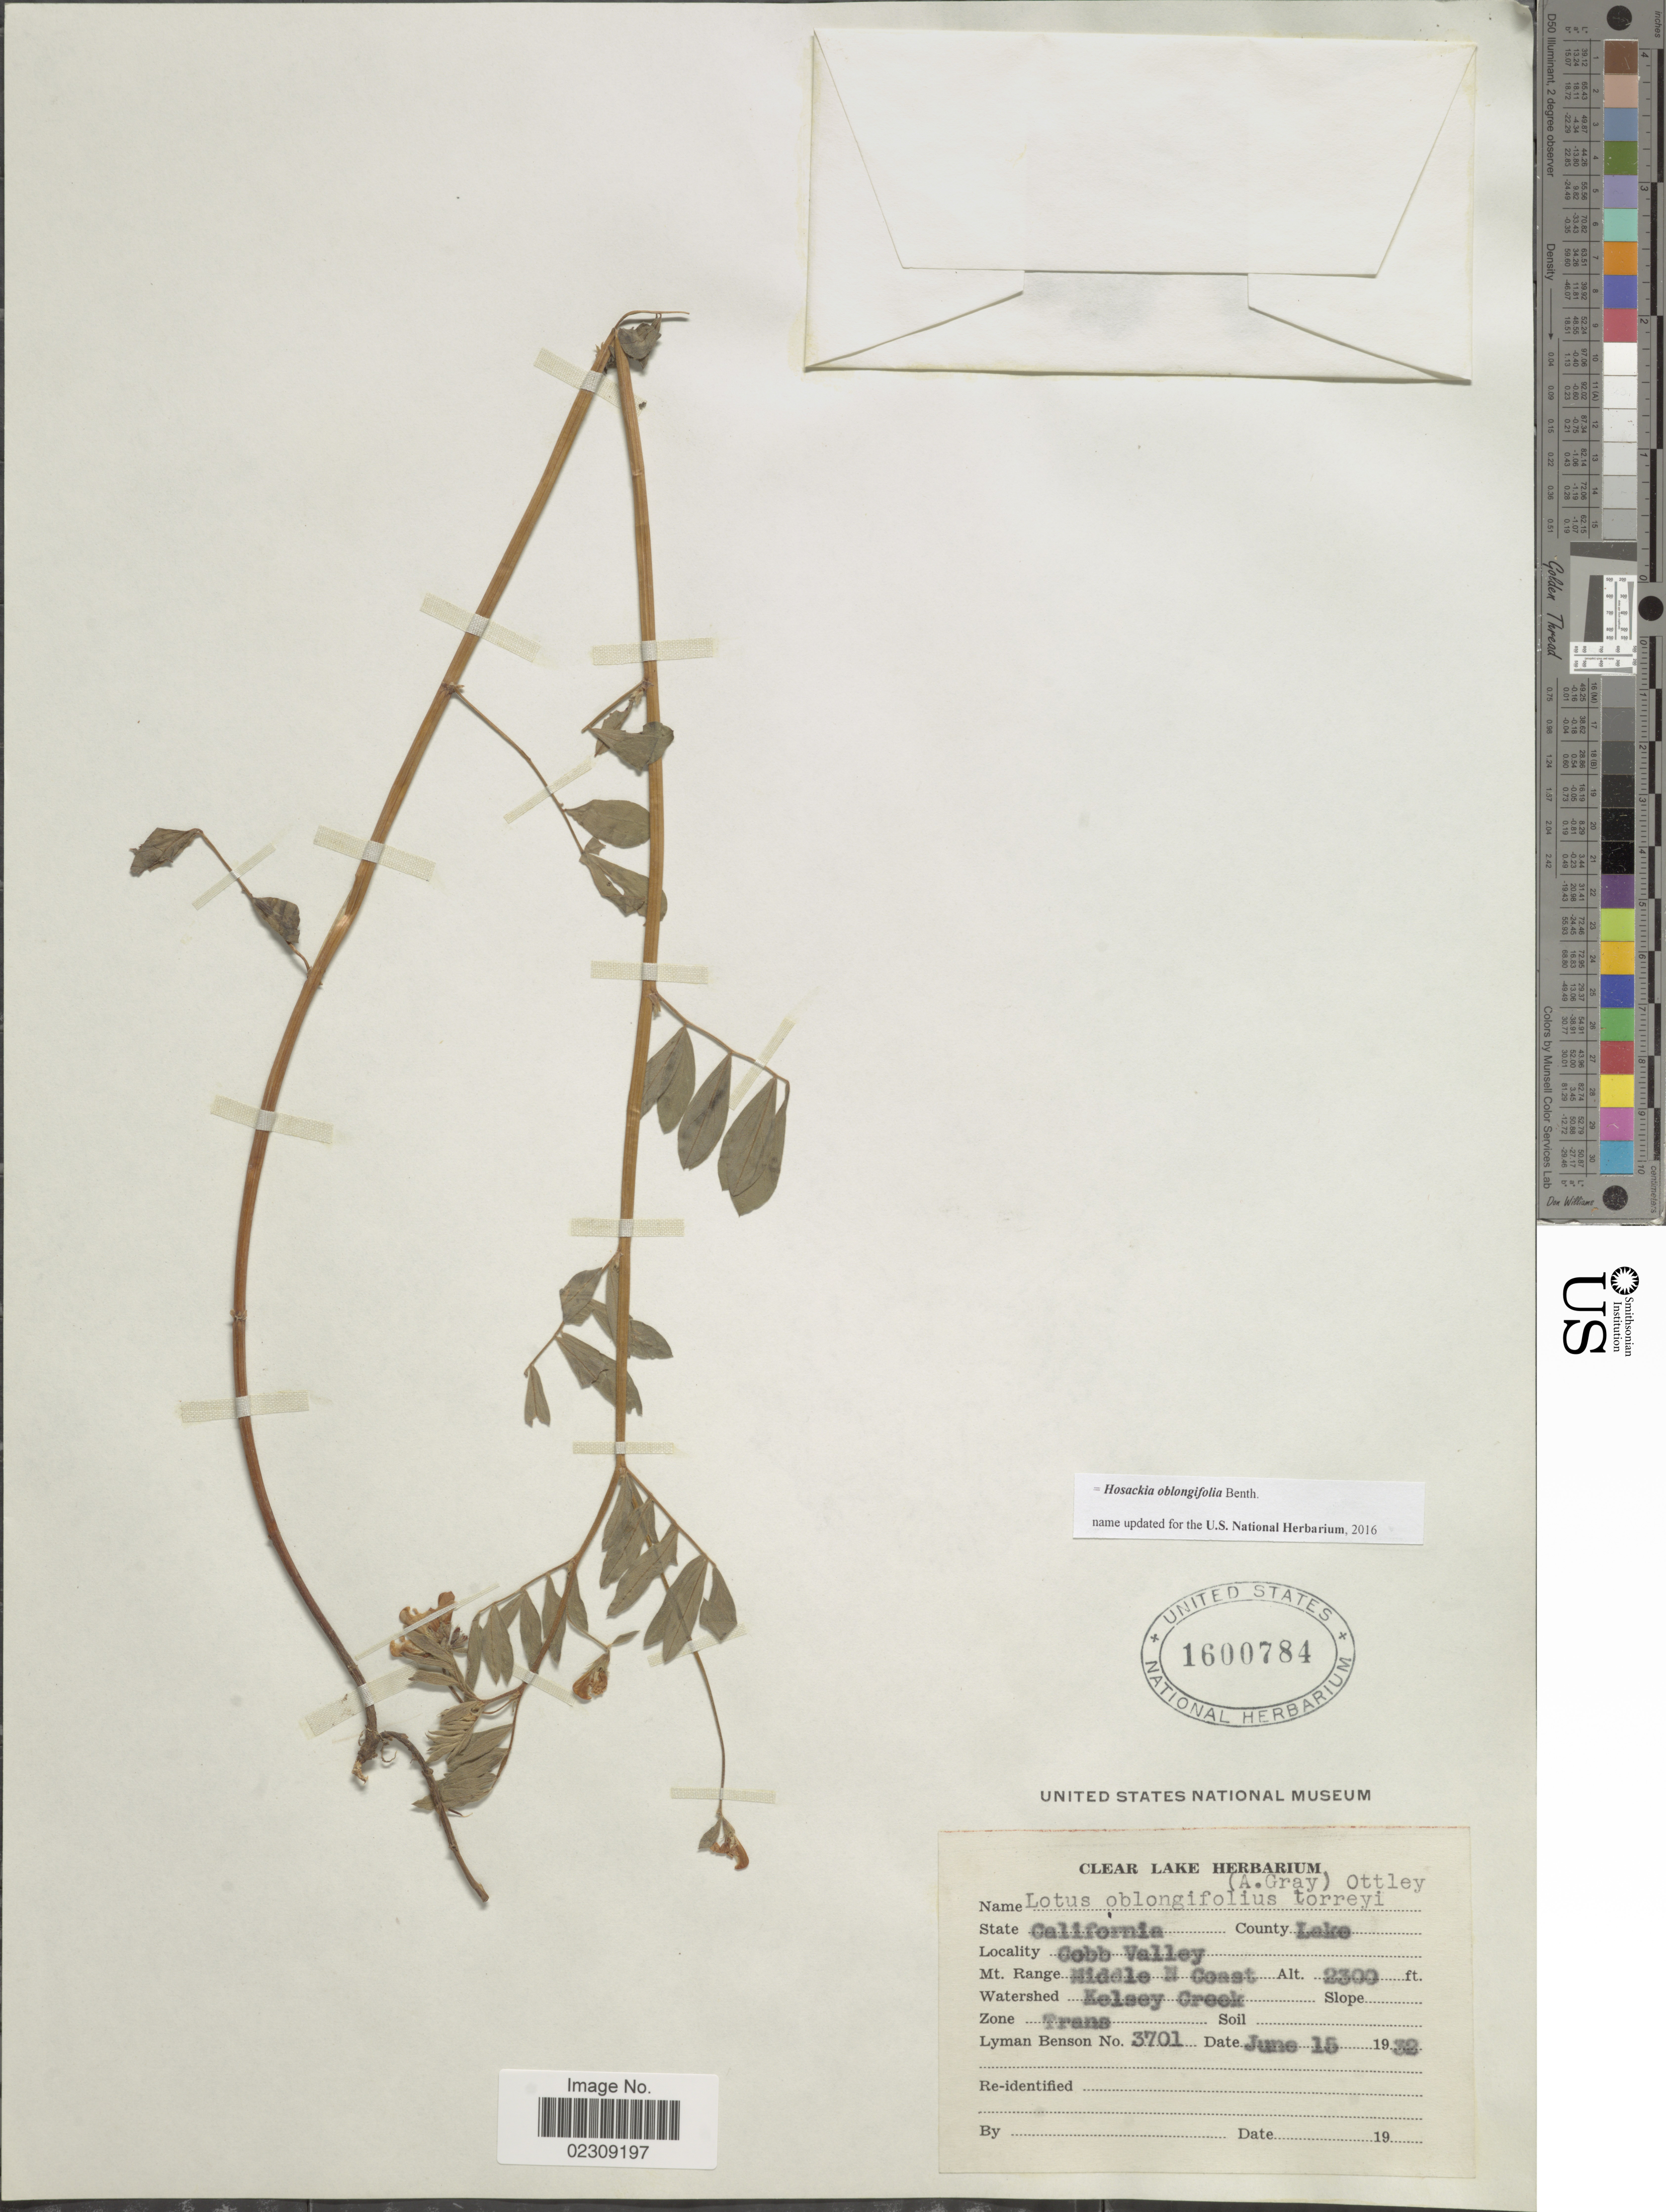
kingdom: Plantae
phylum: Tracheophyta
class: Magnoliopsida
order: Fabales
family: Fabaceae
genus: Hosackia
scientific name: Hosackia oblongifolia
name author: Benth.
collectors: L. D. Benson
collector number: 3701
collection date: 1932-06-15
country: United States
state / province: California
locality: Lake, Cobb Valley, Mt Range Middle N Coast, Watershed Kelsey Creek, Zone Trans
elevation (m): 701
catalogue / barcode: US 1600784